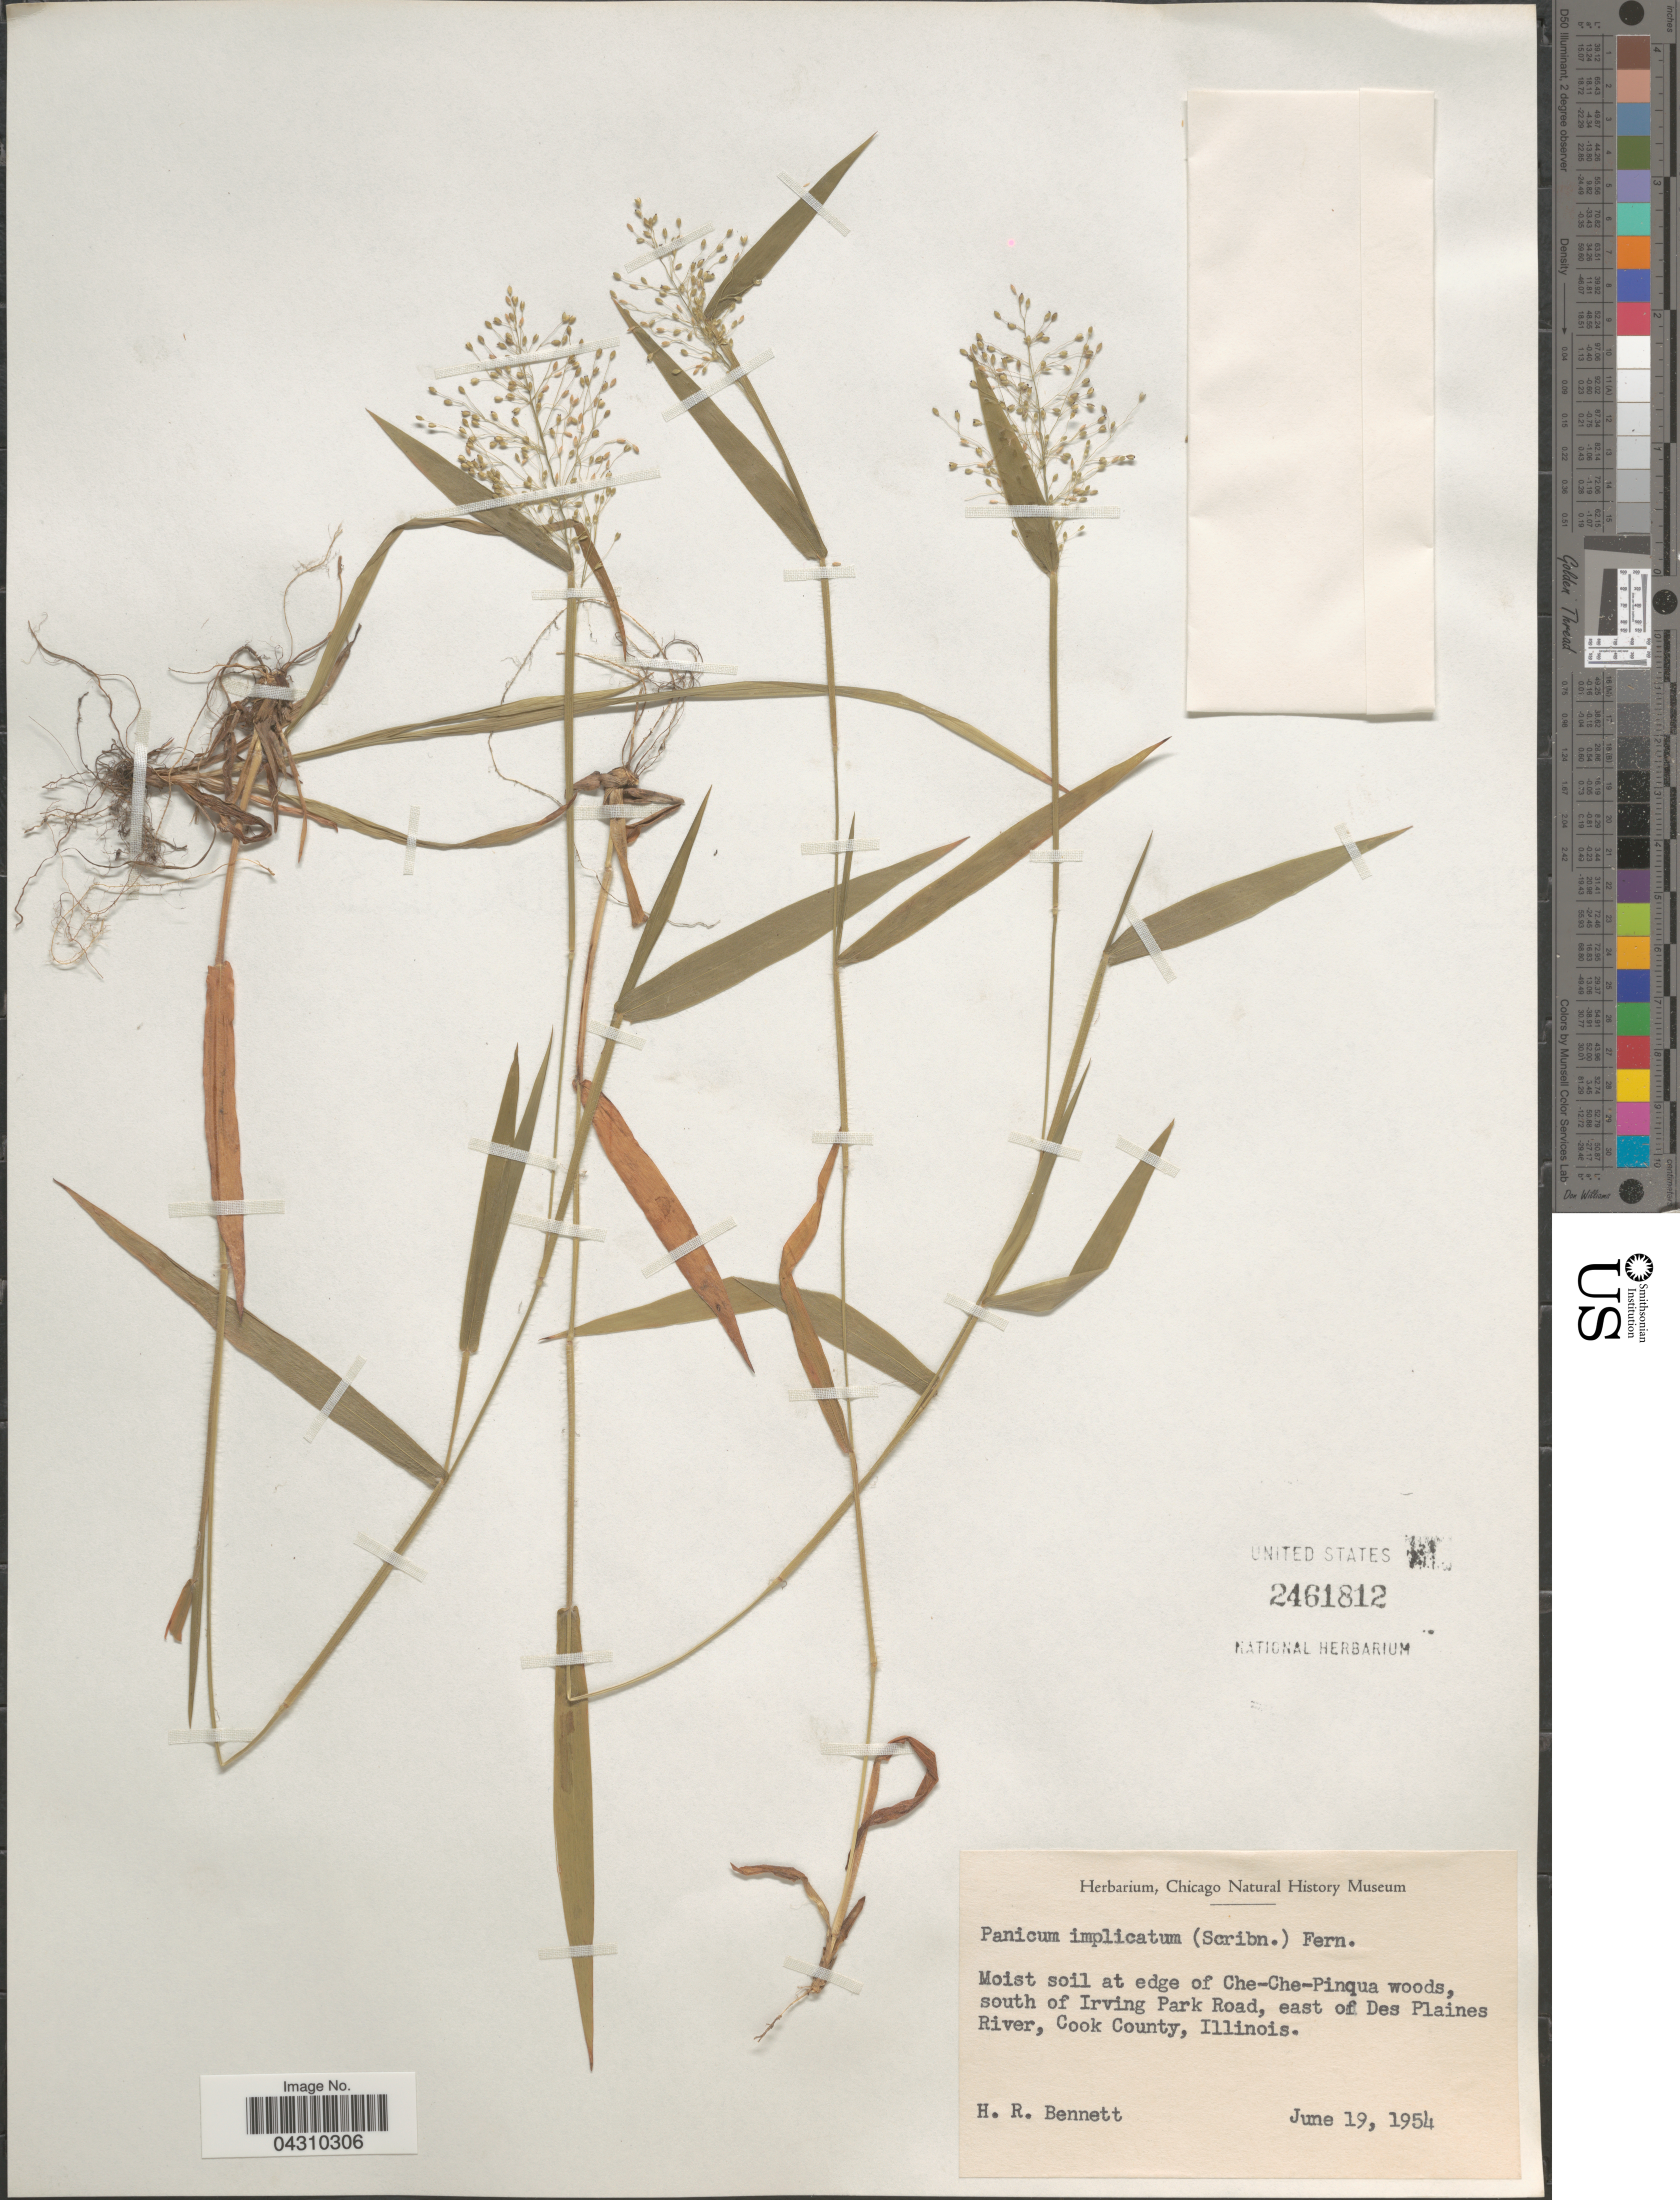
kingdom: Plantae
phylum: Tracheophyta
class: Liliopsida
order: Poales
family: Poaceae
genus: Dichanthelium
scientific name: Dichanthelium acuminatum var. acuminatum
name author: (Sw.) Gould & C.A. Clark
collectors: H. R. Bennett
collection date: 1954-06-19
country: United States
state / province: Illinois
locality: Moist soil at edge of Che-Che-Pinqua woods, south of Irving Park Road, east of Des Plaines River, Cook County.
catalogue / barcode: US 2461812